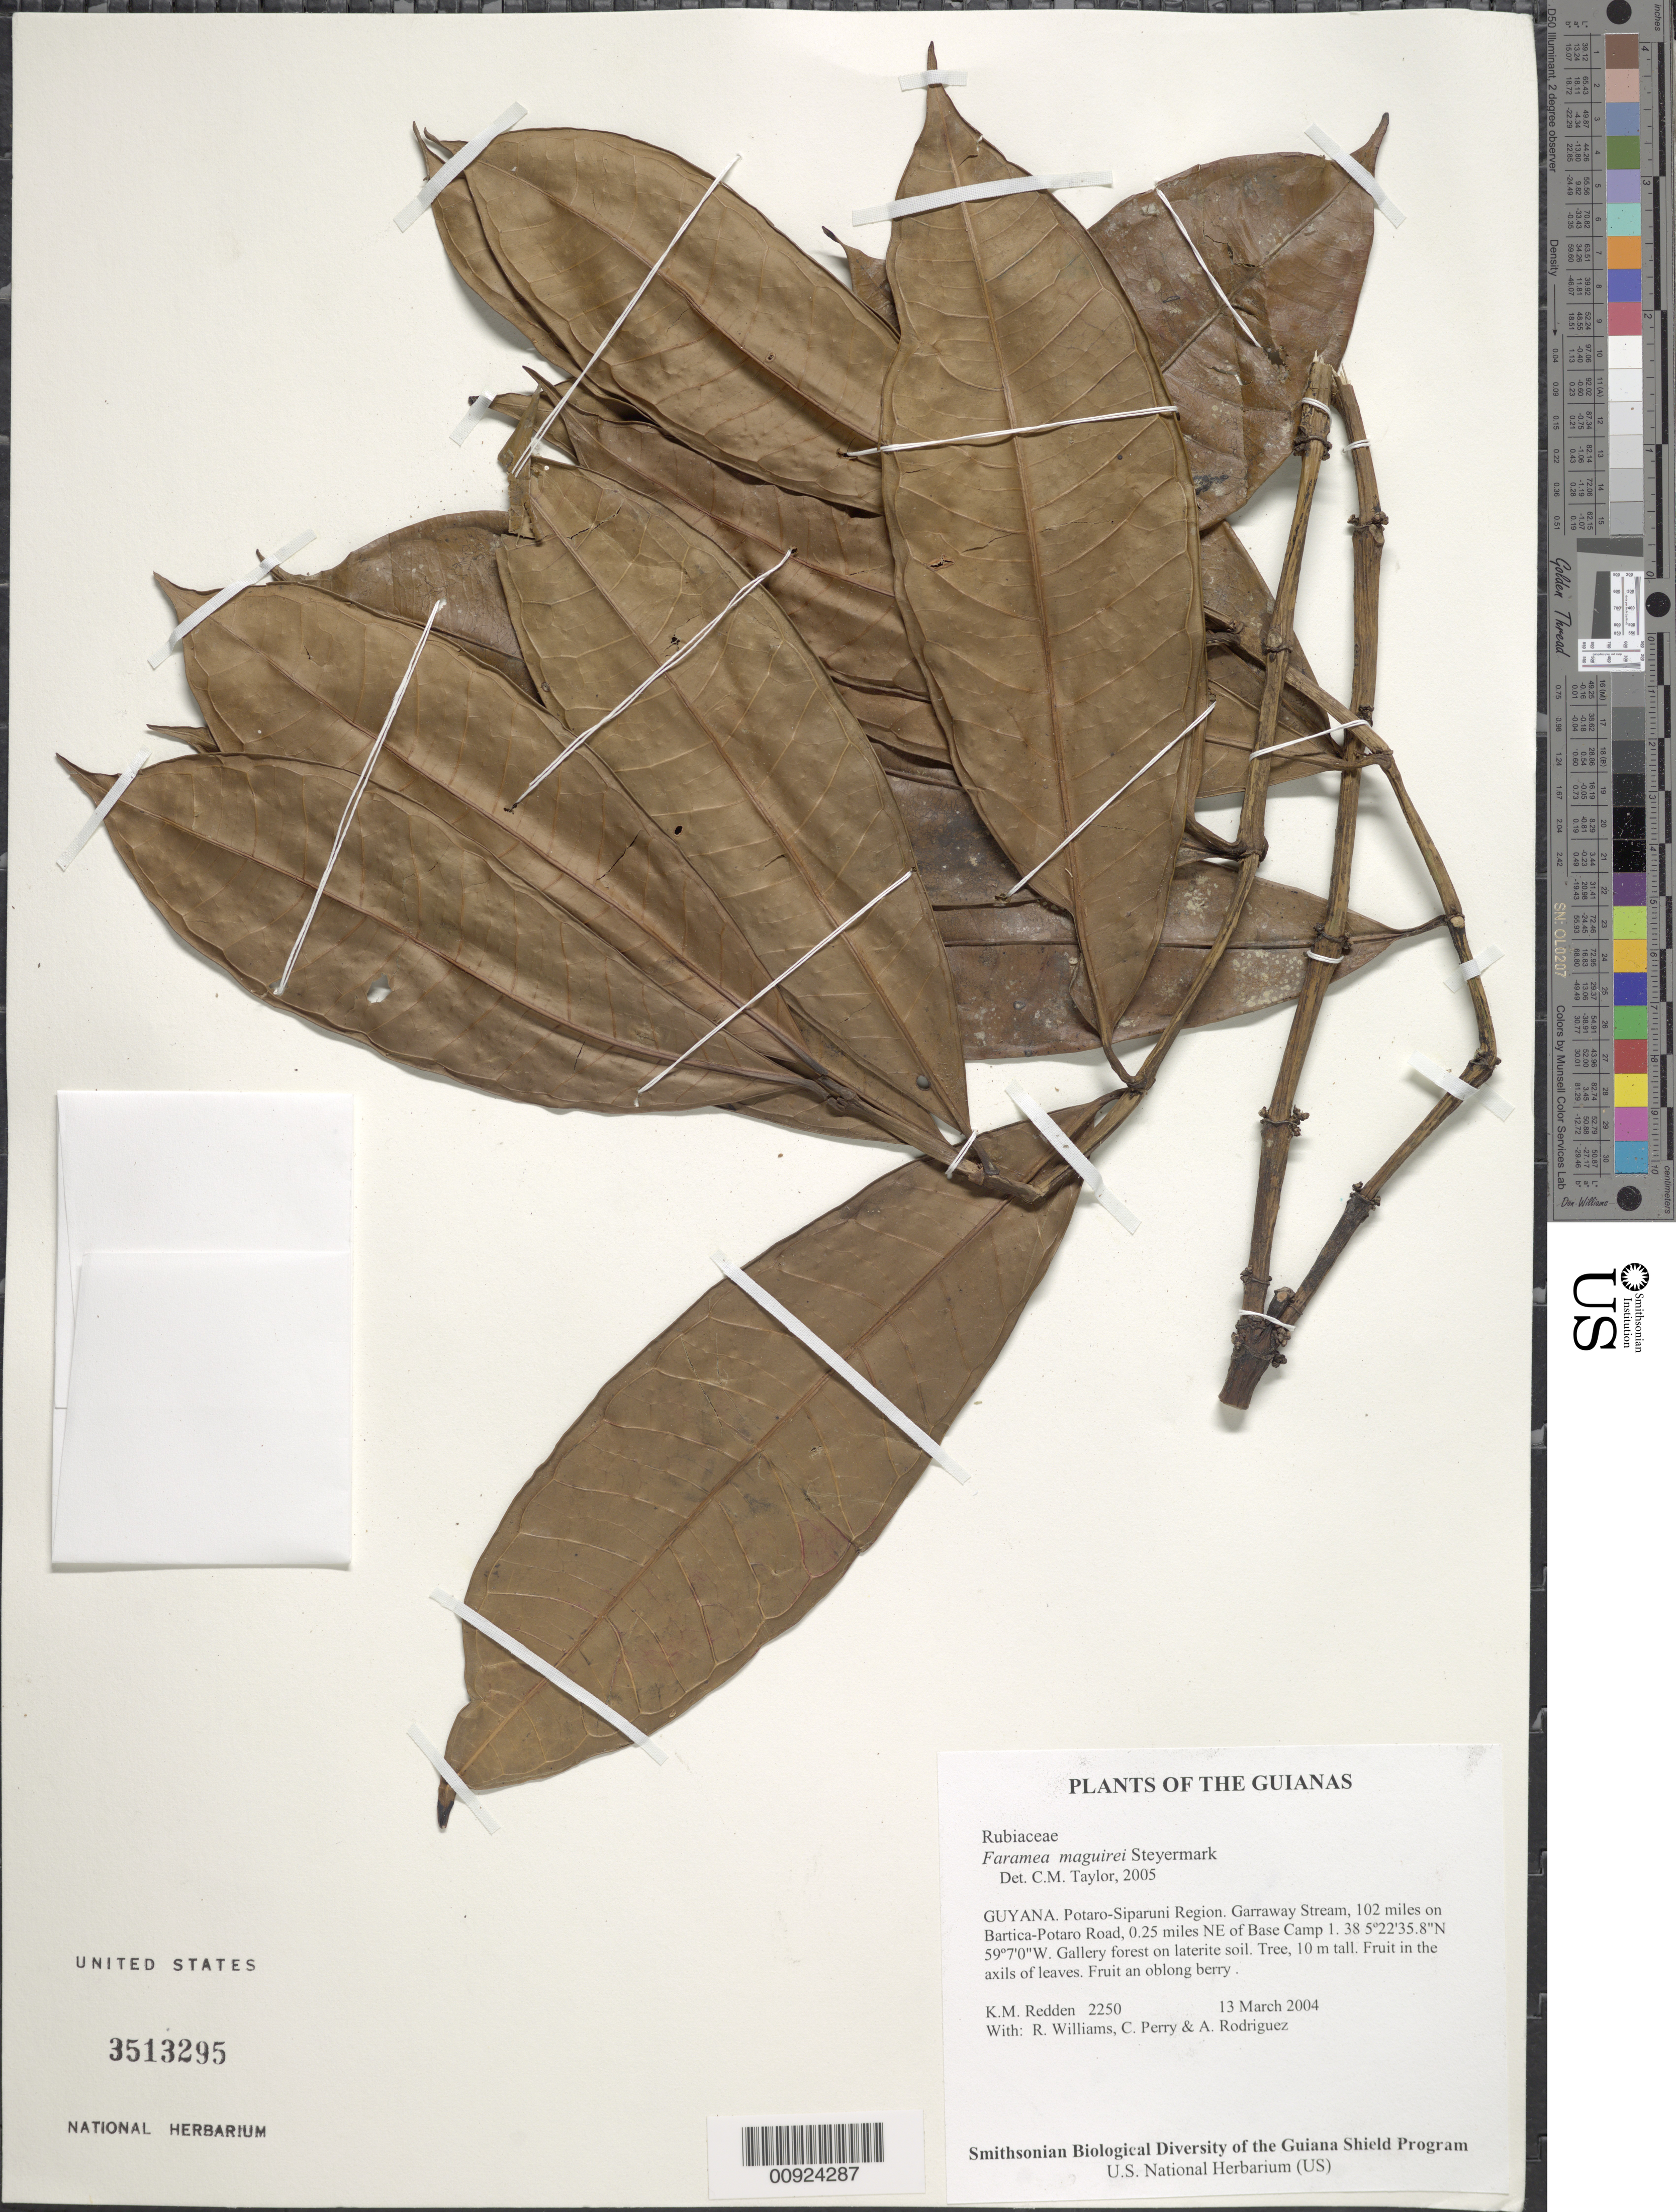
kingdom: Plantae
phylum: Tracheophyta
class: Magnoliopsida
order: Gentianales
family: Rubiaceae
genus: Faramea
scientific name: Faramea maguirei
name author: Steyerm.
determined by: Taylor, Charlotte M.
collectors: K. M. Redden, R. Williams, C. Perry & A. Rodriguez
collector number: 2250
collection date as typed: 13 March 2004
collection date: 2004-03-13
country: Guyana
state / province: Potaro-Siparuni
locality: Garraway Stream, 102 miles on Bartica-Potaro Road, 0.25 miles NE of Base Camp 1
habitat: Gallery forest on laterite soil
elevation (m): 38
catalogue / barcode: US 3513295